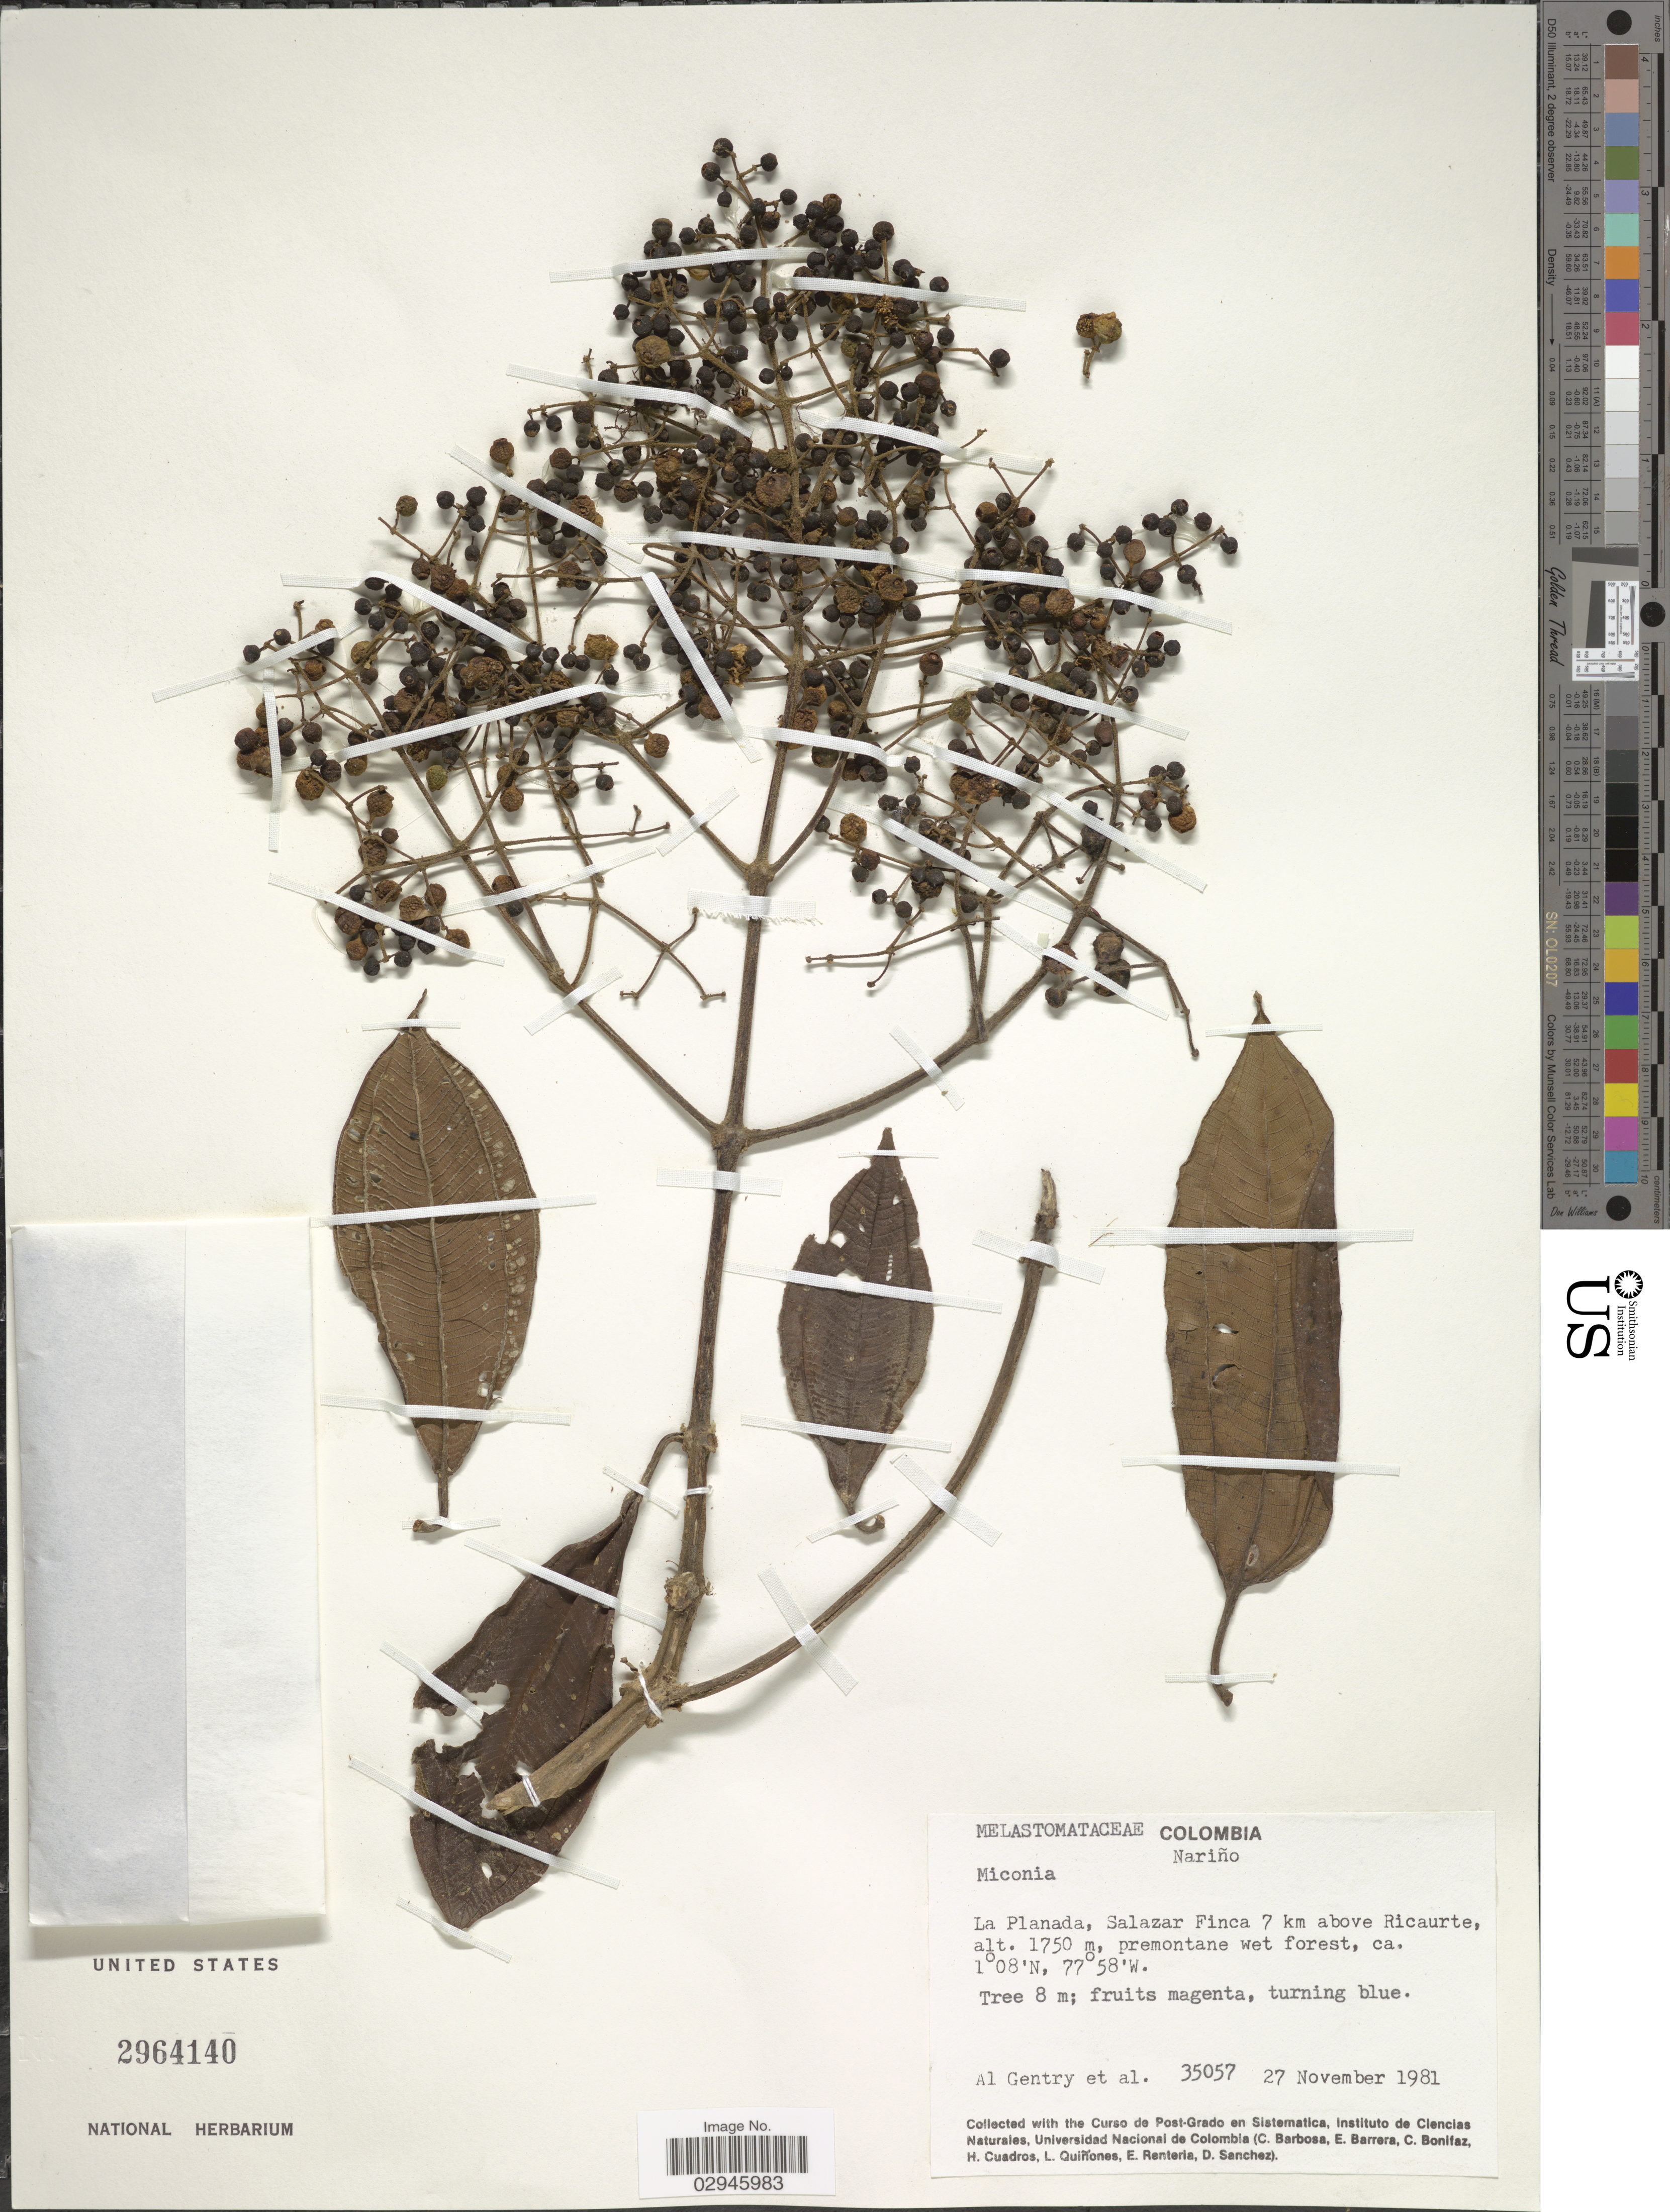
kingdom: Plantae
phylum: Tracheophyta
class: Magnoliopsida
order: Myrtales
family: Melastomataceae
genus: Miconia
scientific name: Miconia sp.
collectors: A. H. Gentry & et al.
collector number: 35057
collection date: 1981-11-27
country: Colombia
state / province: Nariño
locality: La Planada, Salazar Finca 7 km above Ricaurte.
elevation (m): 1750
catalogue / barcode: US 2964140